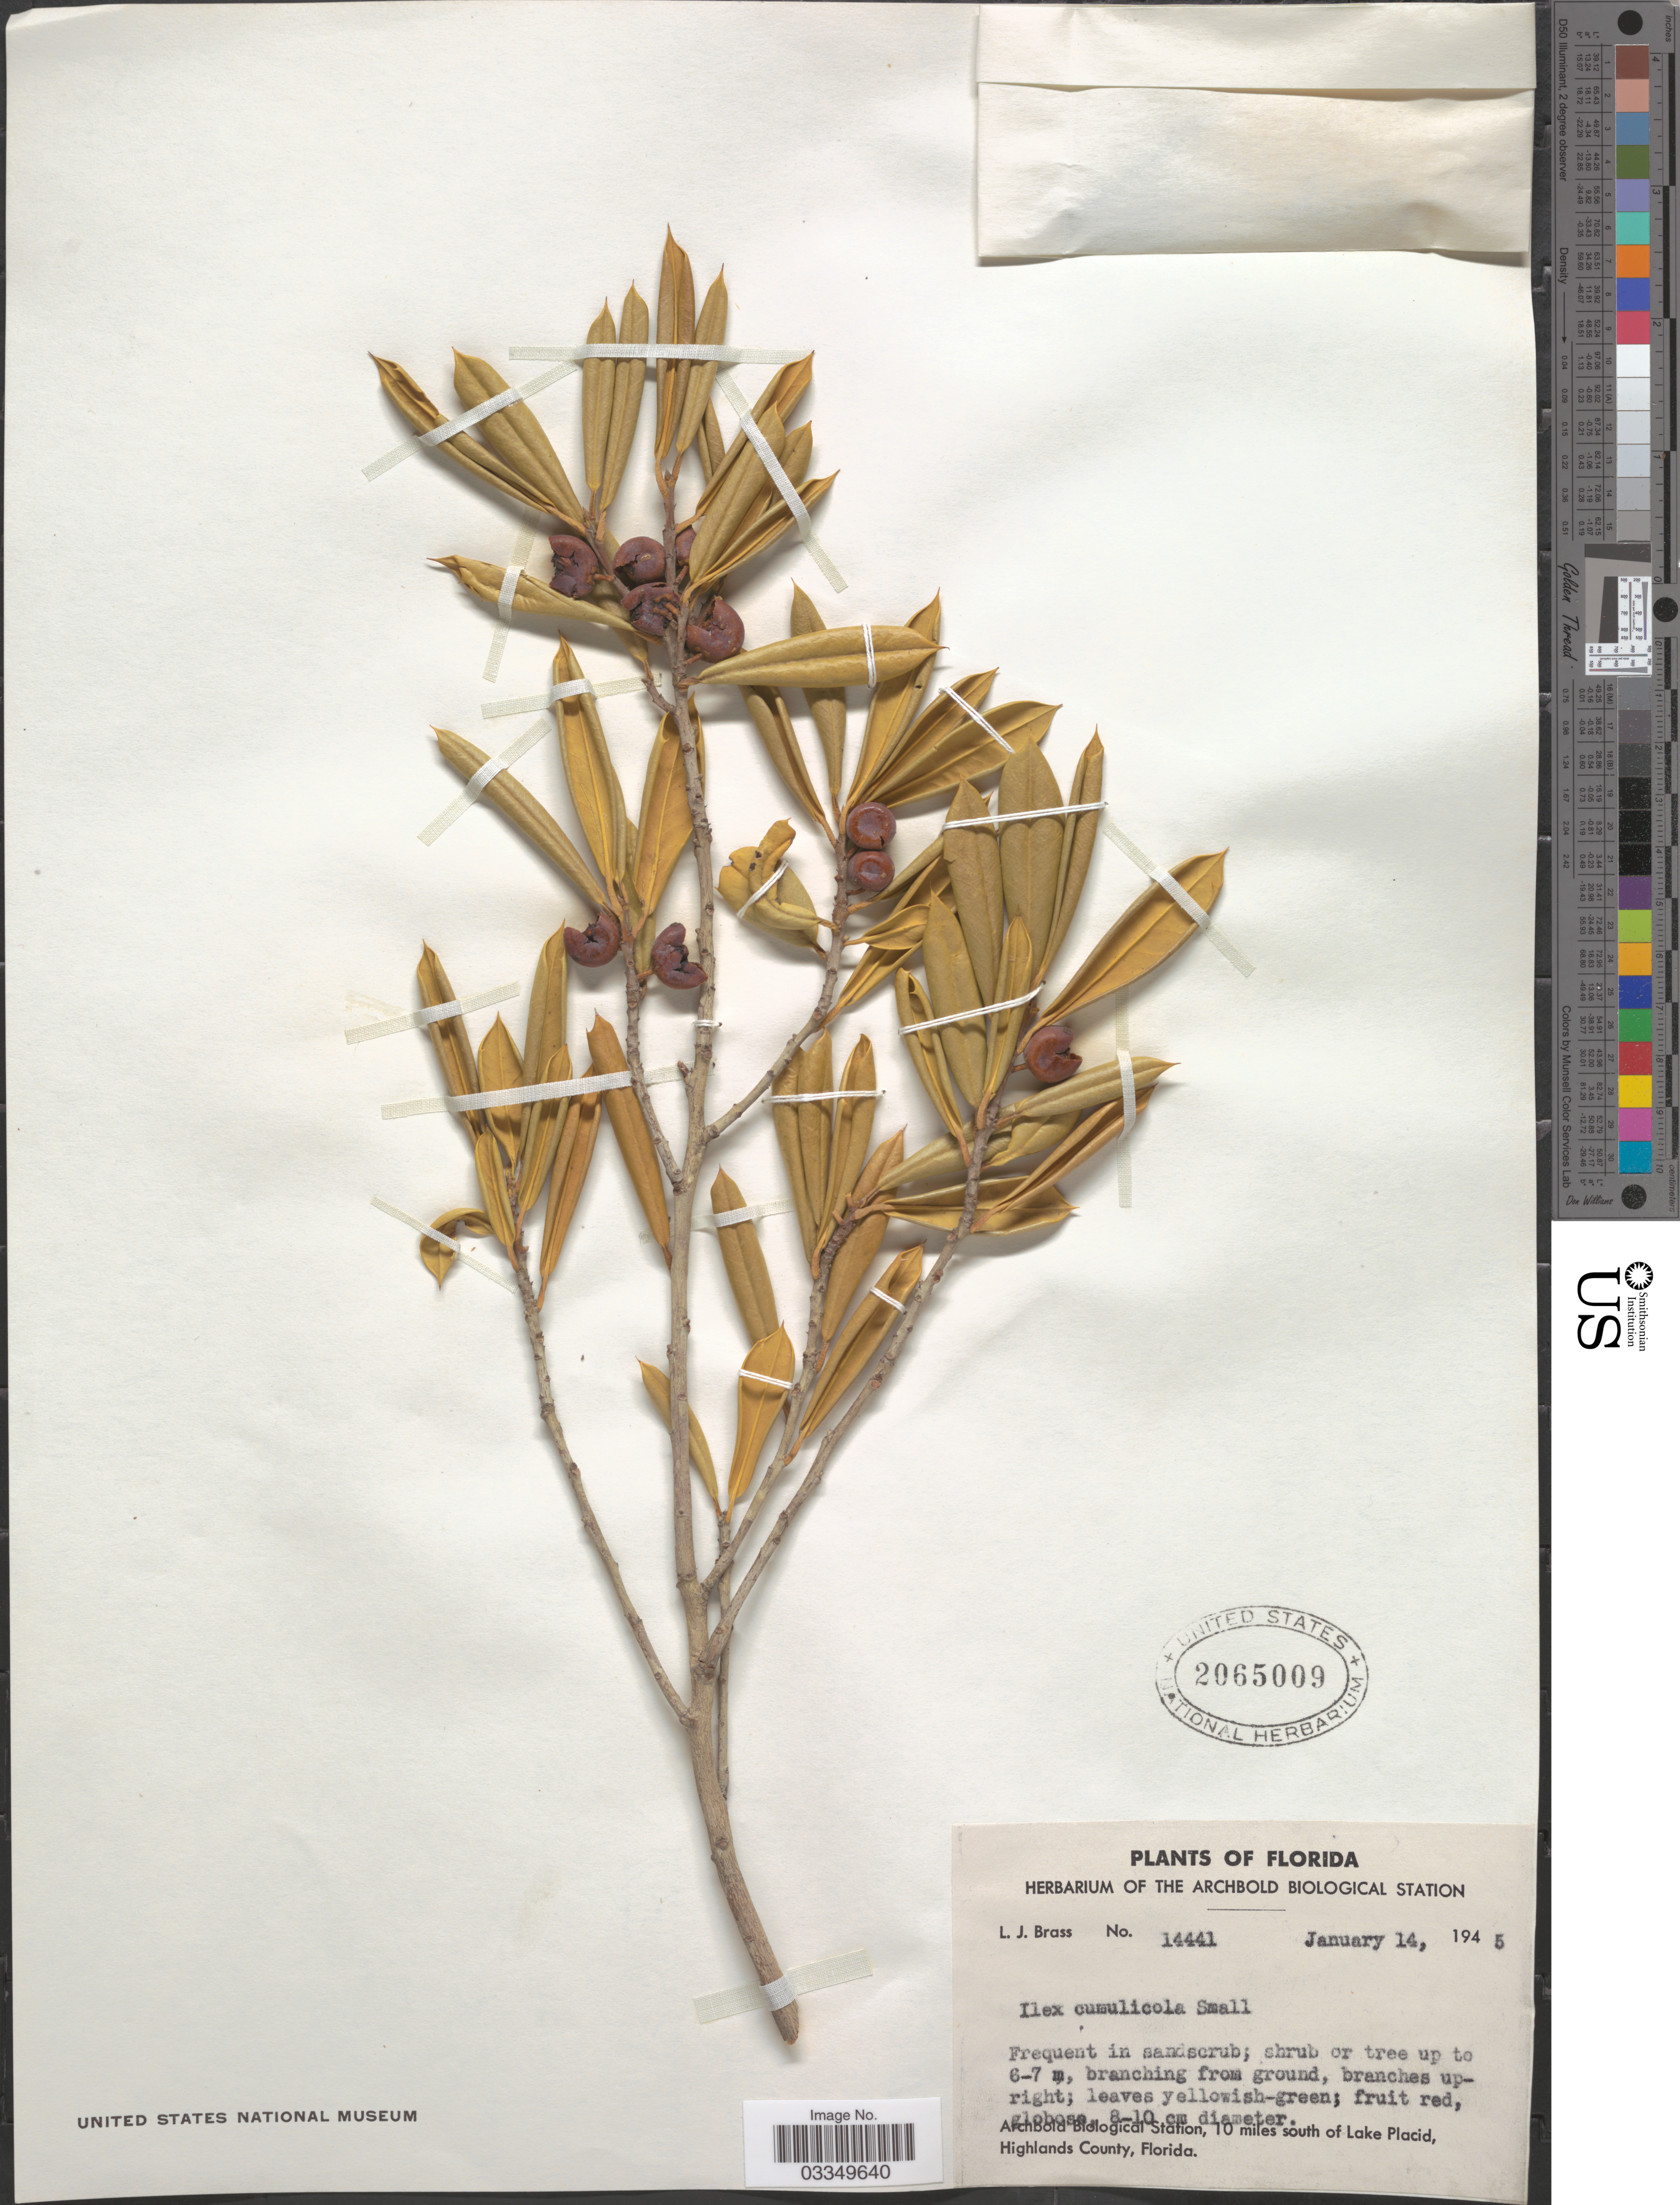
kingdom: Plantae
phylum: Tracheophyta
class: Magnoliopsida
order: Aquifoliales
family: Aquifoliaceae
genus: Ilex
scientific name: Ilex cumulicola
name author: Small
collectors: L. J. Brass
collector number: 14441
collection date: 1945-01-14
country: United States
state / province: Florida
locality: Archbold Biological Station, 10 miles south of Lake Placid, Highlands County.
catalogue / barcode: US 2065009